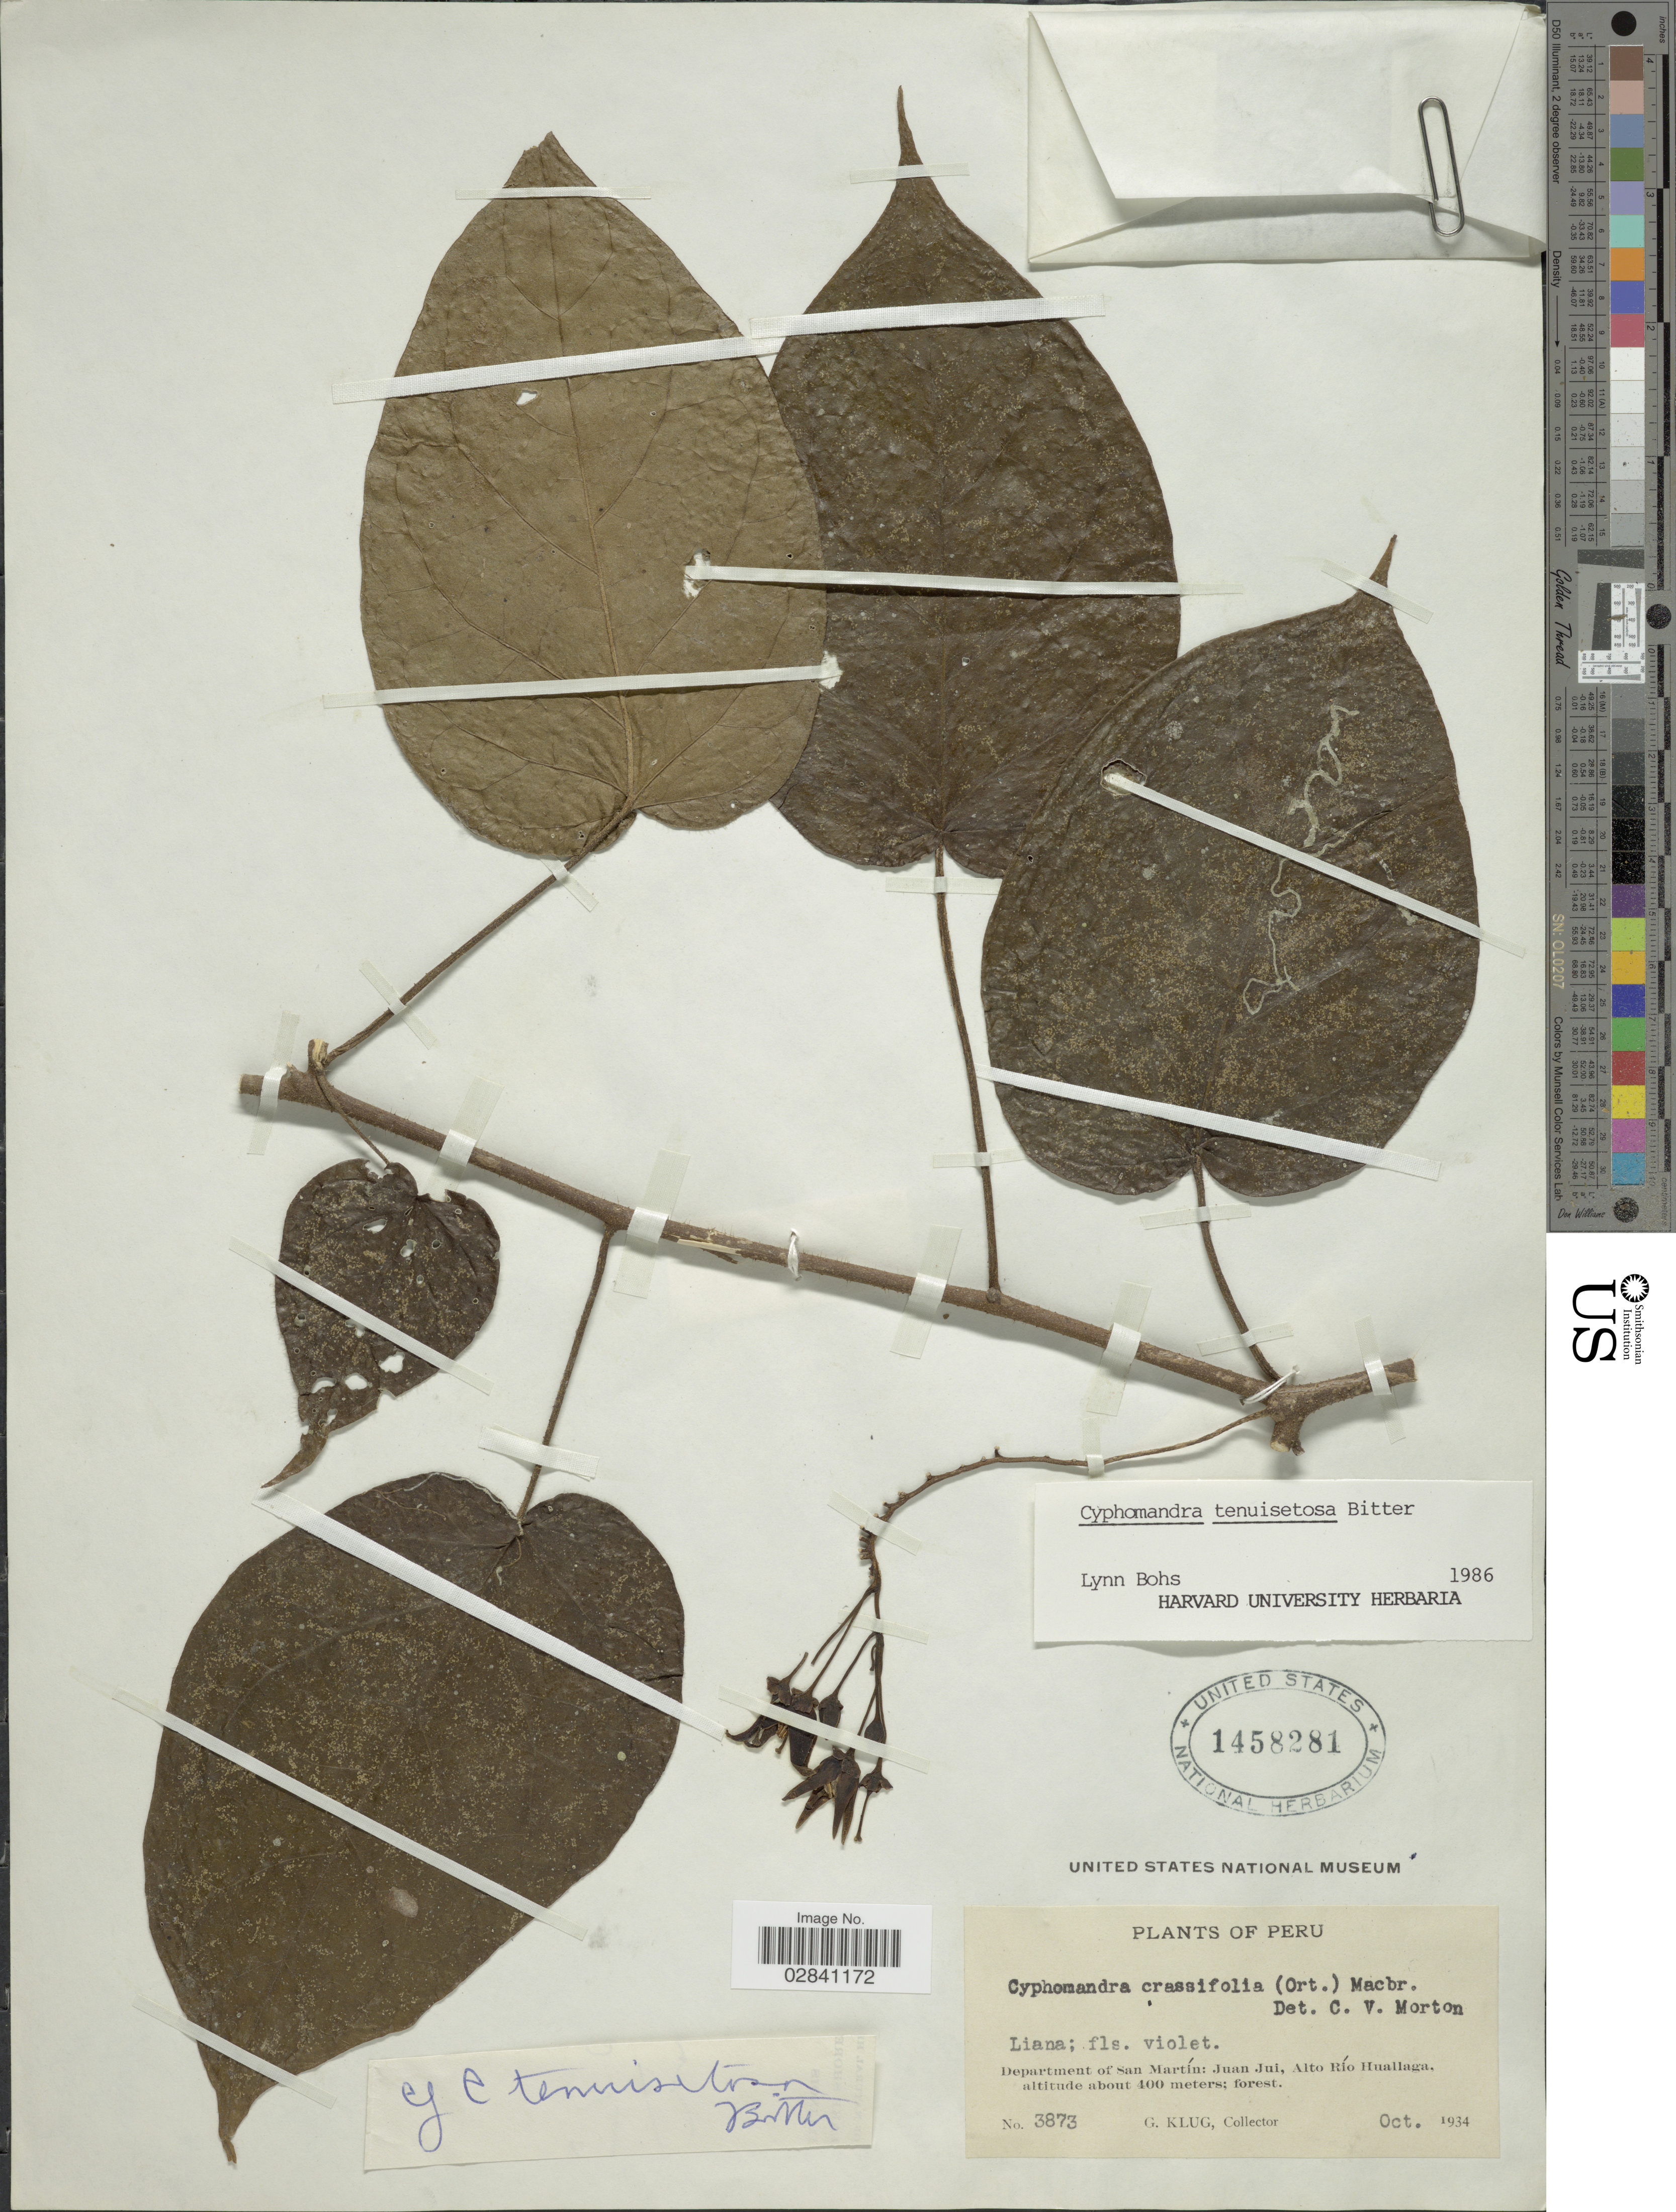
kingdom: Plantae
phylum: Tracheophyta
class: Magnoliopsida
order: Solanales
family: Solanaceae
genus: Cyphomandra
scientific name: Cyphomandra tenuisetosa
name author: Bitter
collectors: G. Klug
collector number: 3873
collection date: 1934-10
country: Peru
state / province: San Martín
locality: Department of San Martín: Juan Jui, Alto Río Huallaga.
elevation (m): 400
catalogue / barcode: US 1458281